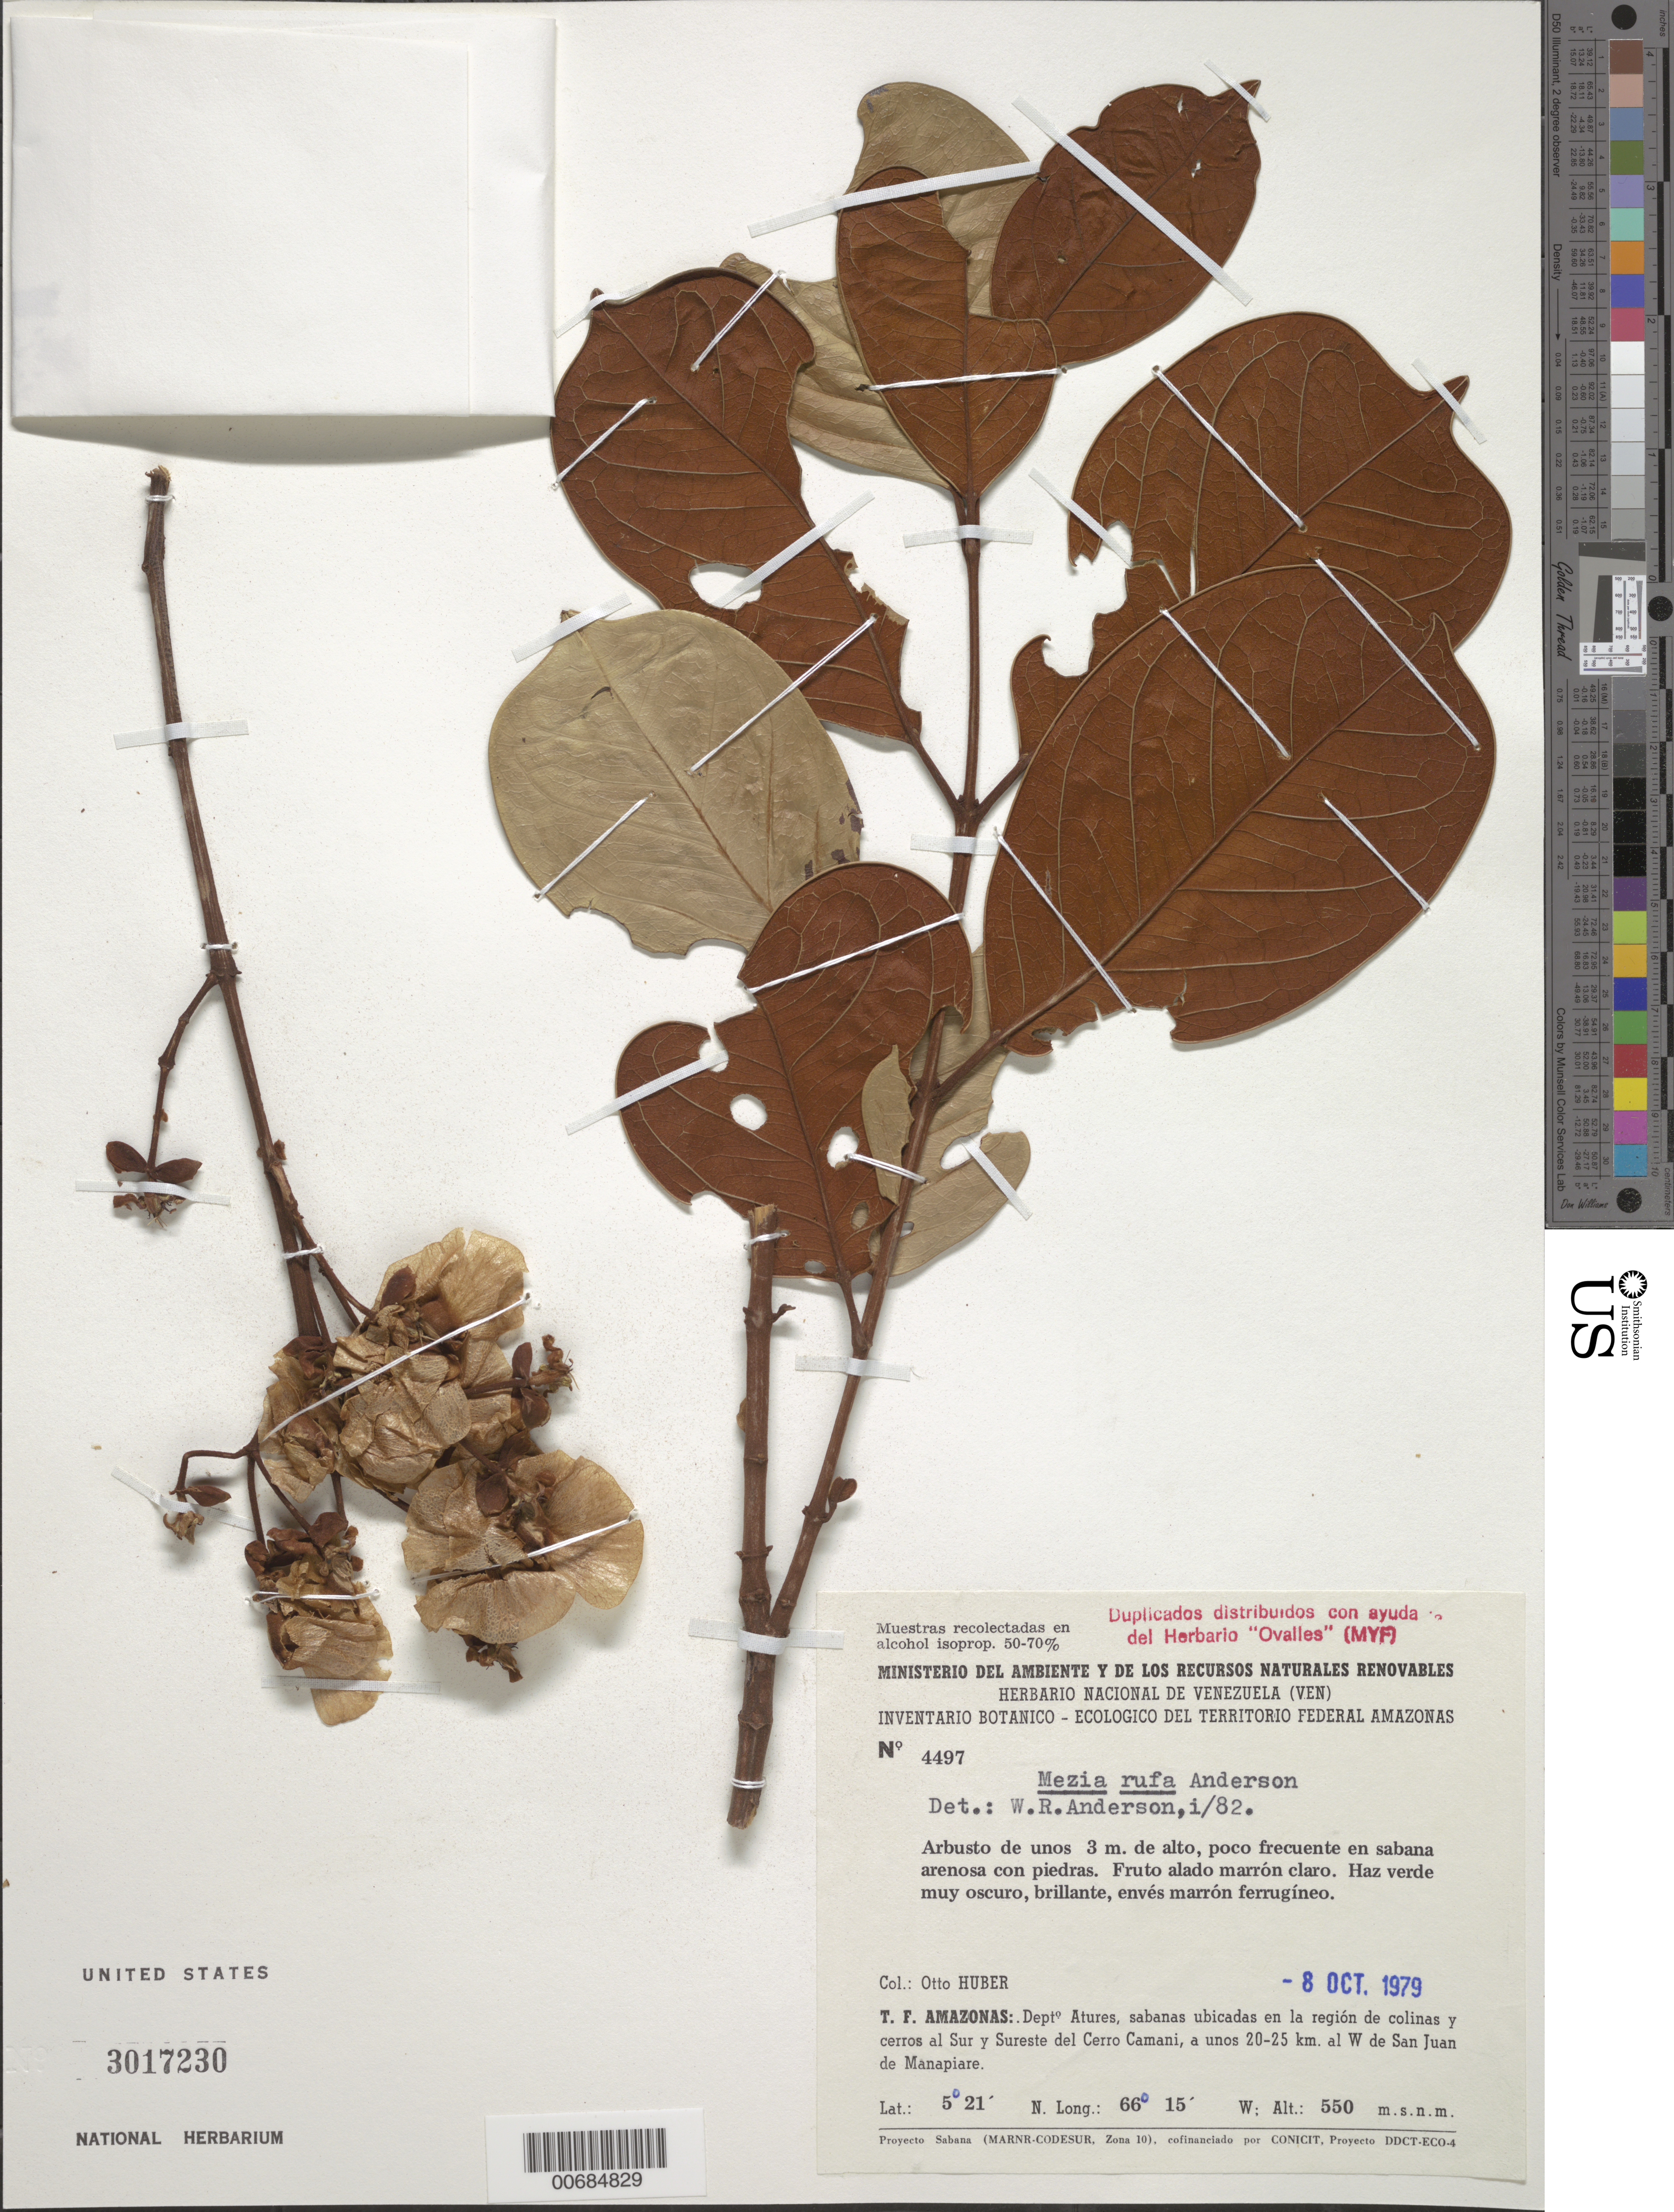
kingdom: Plantae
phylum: Tracheophyta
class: Magnoliopsida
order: Malpighiales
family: Malpighiaceae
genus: Mezia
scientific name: Mezia rufa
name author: W.R. Anderson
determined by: Anderson, W. R., (MICH), University of Michigan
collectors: O. Huber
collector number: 4497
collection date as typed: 8-Oct-79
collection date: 1979-10-08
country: Venezuela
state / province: Amazonas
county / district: Atures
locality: Cerro Camani, S & SE del cerro, 20-25 km W de San Juan de Manapiare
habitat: Sabana arenosa con piedras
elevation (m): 550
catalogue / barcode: US 3017230